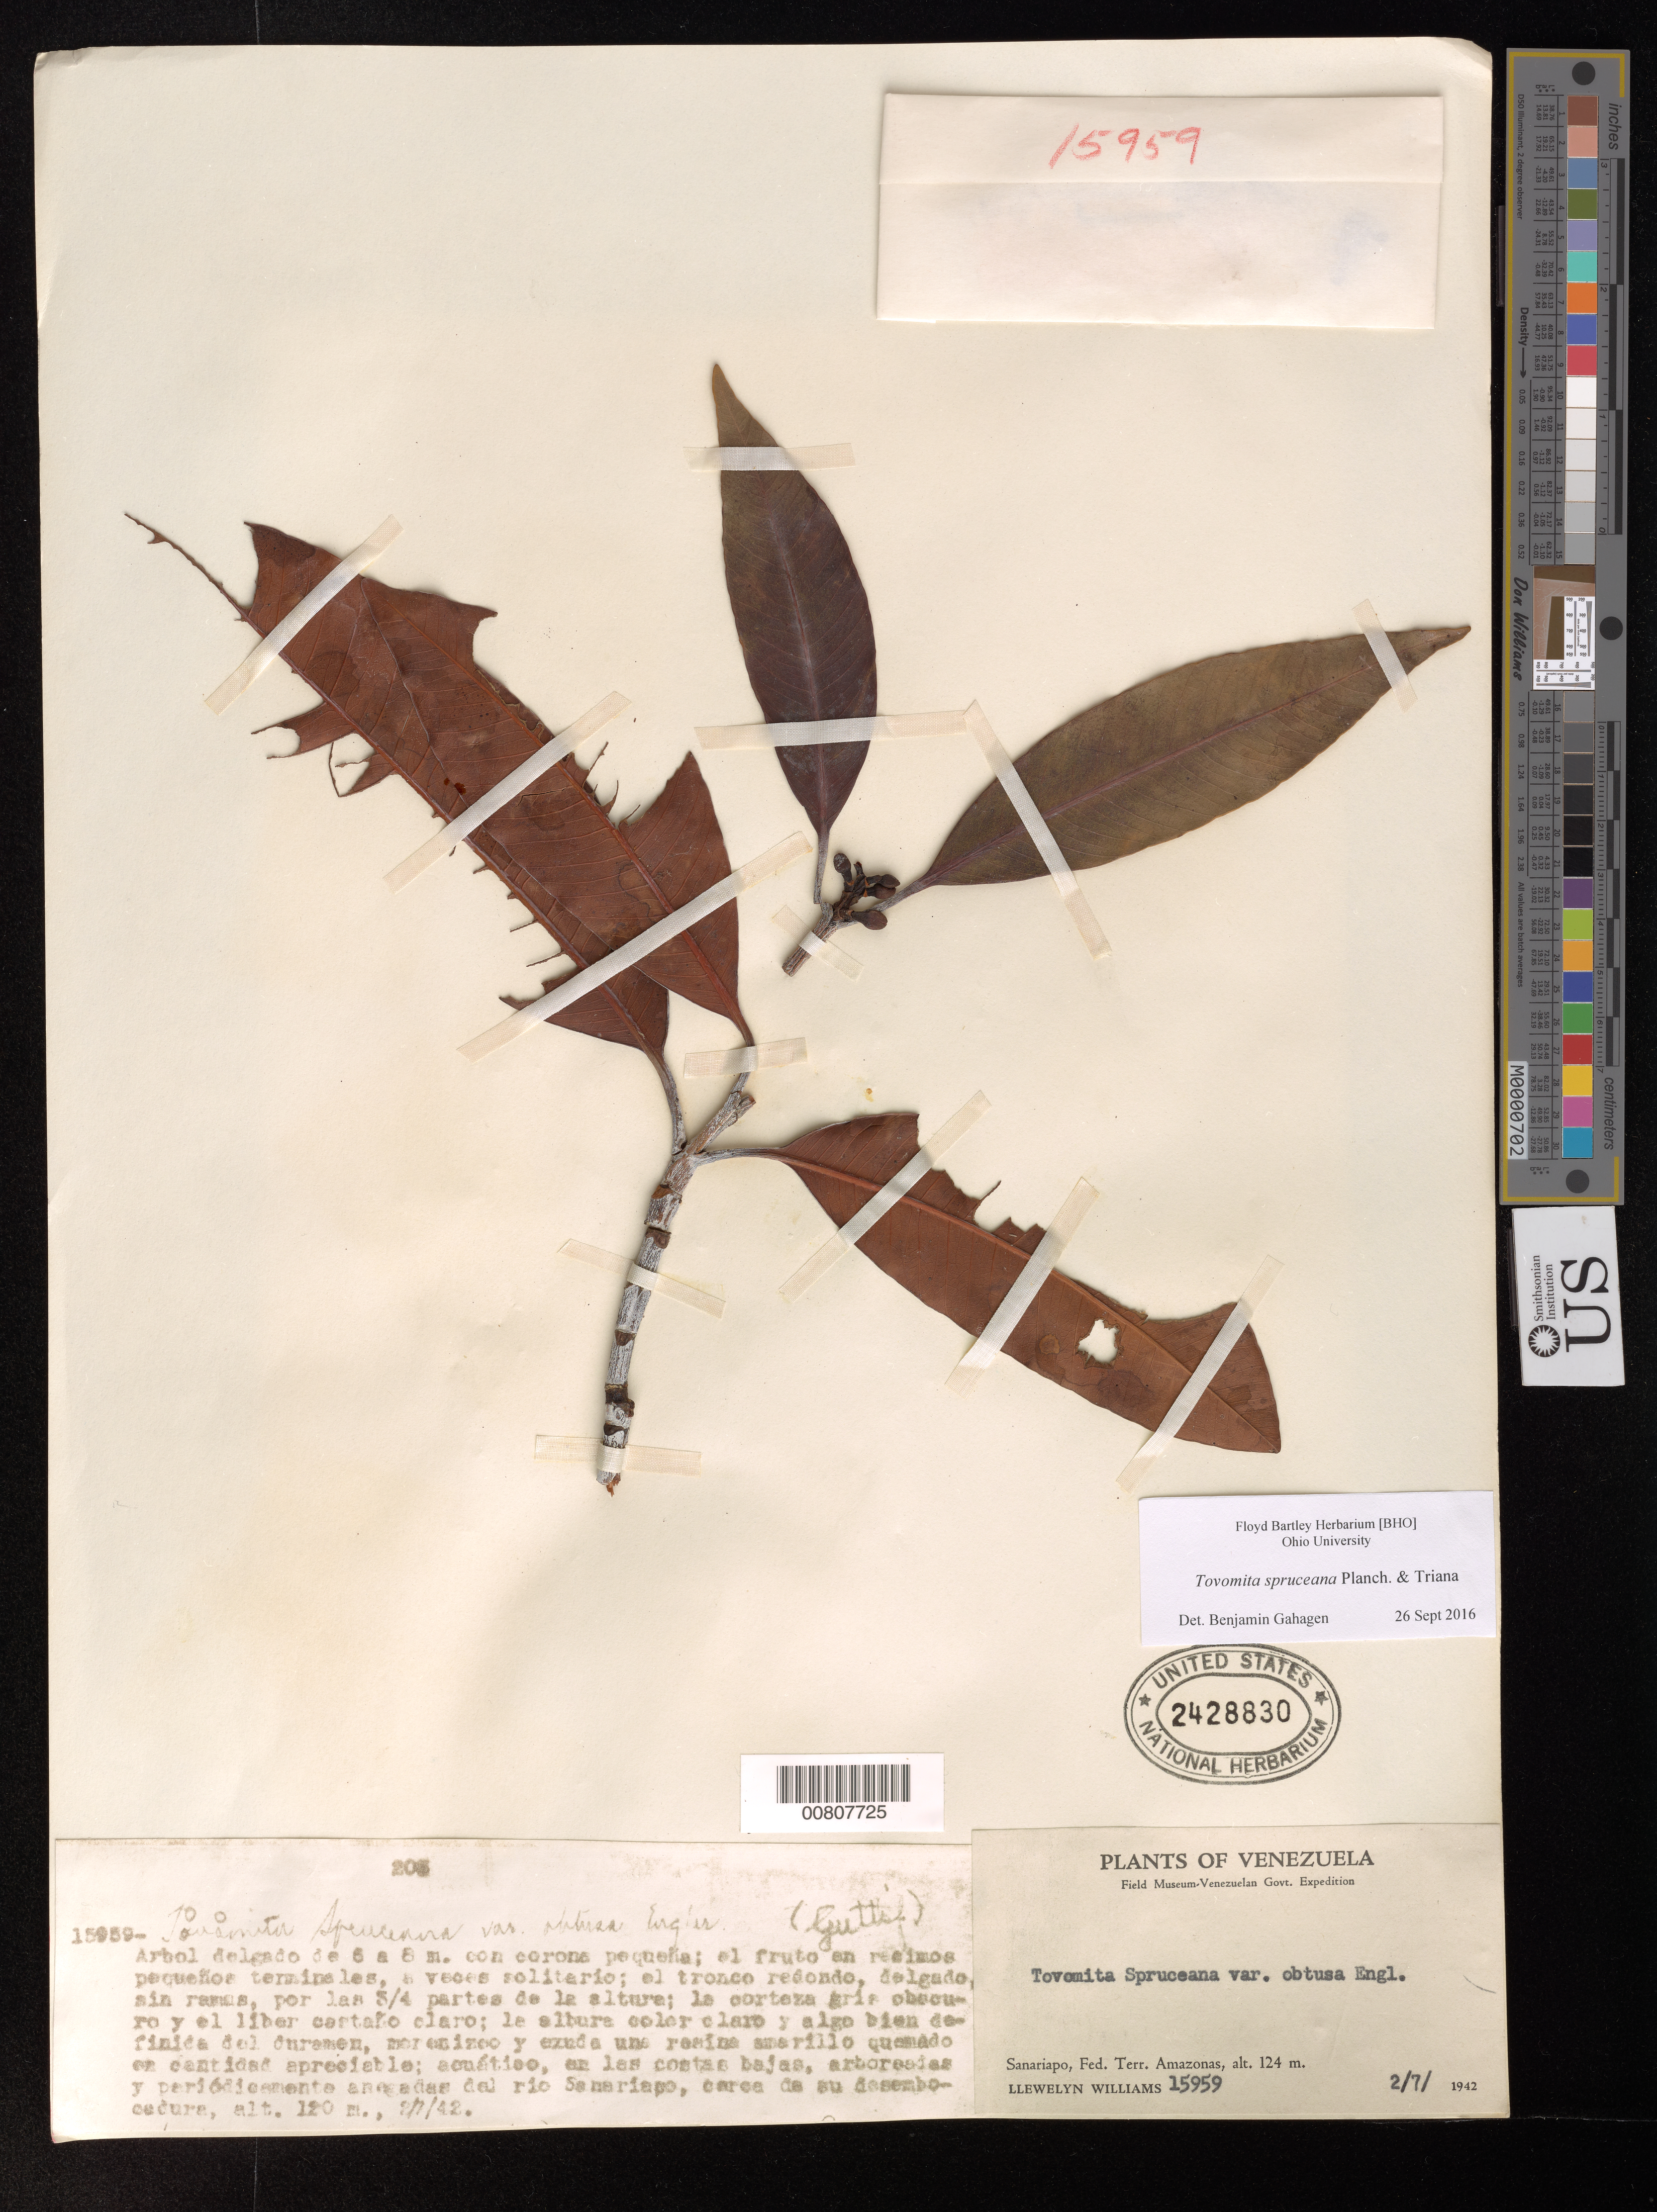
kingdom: Plantae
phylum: Tracheophyta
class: Magnoliopsida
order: Malpighiales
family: Clusiaceae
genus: Tovomita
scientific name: Tovomita spruceana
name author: Planch. & Triana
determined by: Gahagen, Benjamin, (BHO), Ohio University (UNITED STATES)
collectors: Ll. Williams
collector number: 15959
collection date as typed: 2-Jul-42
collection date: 1942-07-02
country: Venezuela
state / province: Amazonas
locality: Boca de Sanariapo, arriba del Raudal de Maipures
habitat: Las costas bajas, arboreadas y periodicamente anegadasdel rio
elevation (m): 120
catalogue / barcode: US 2428830